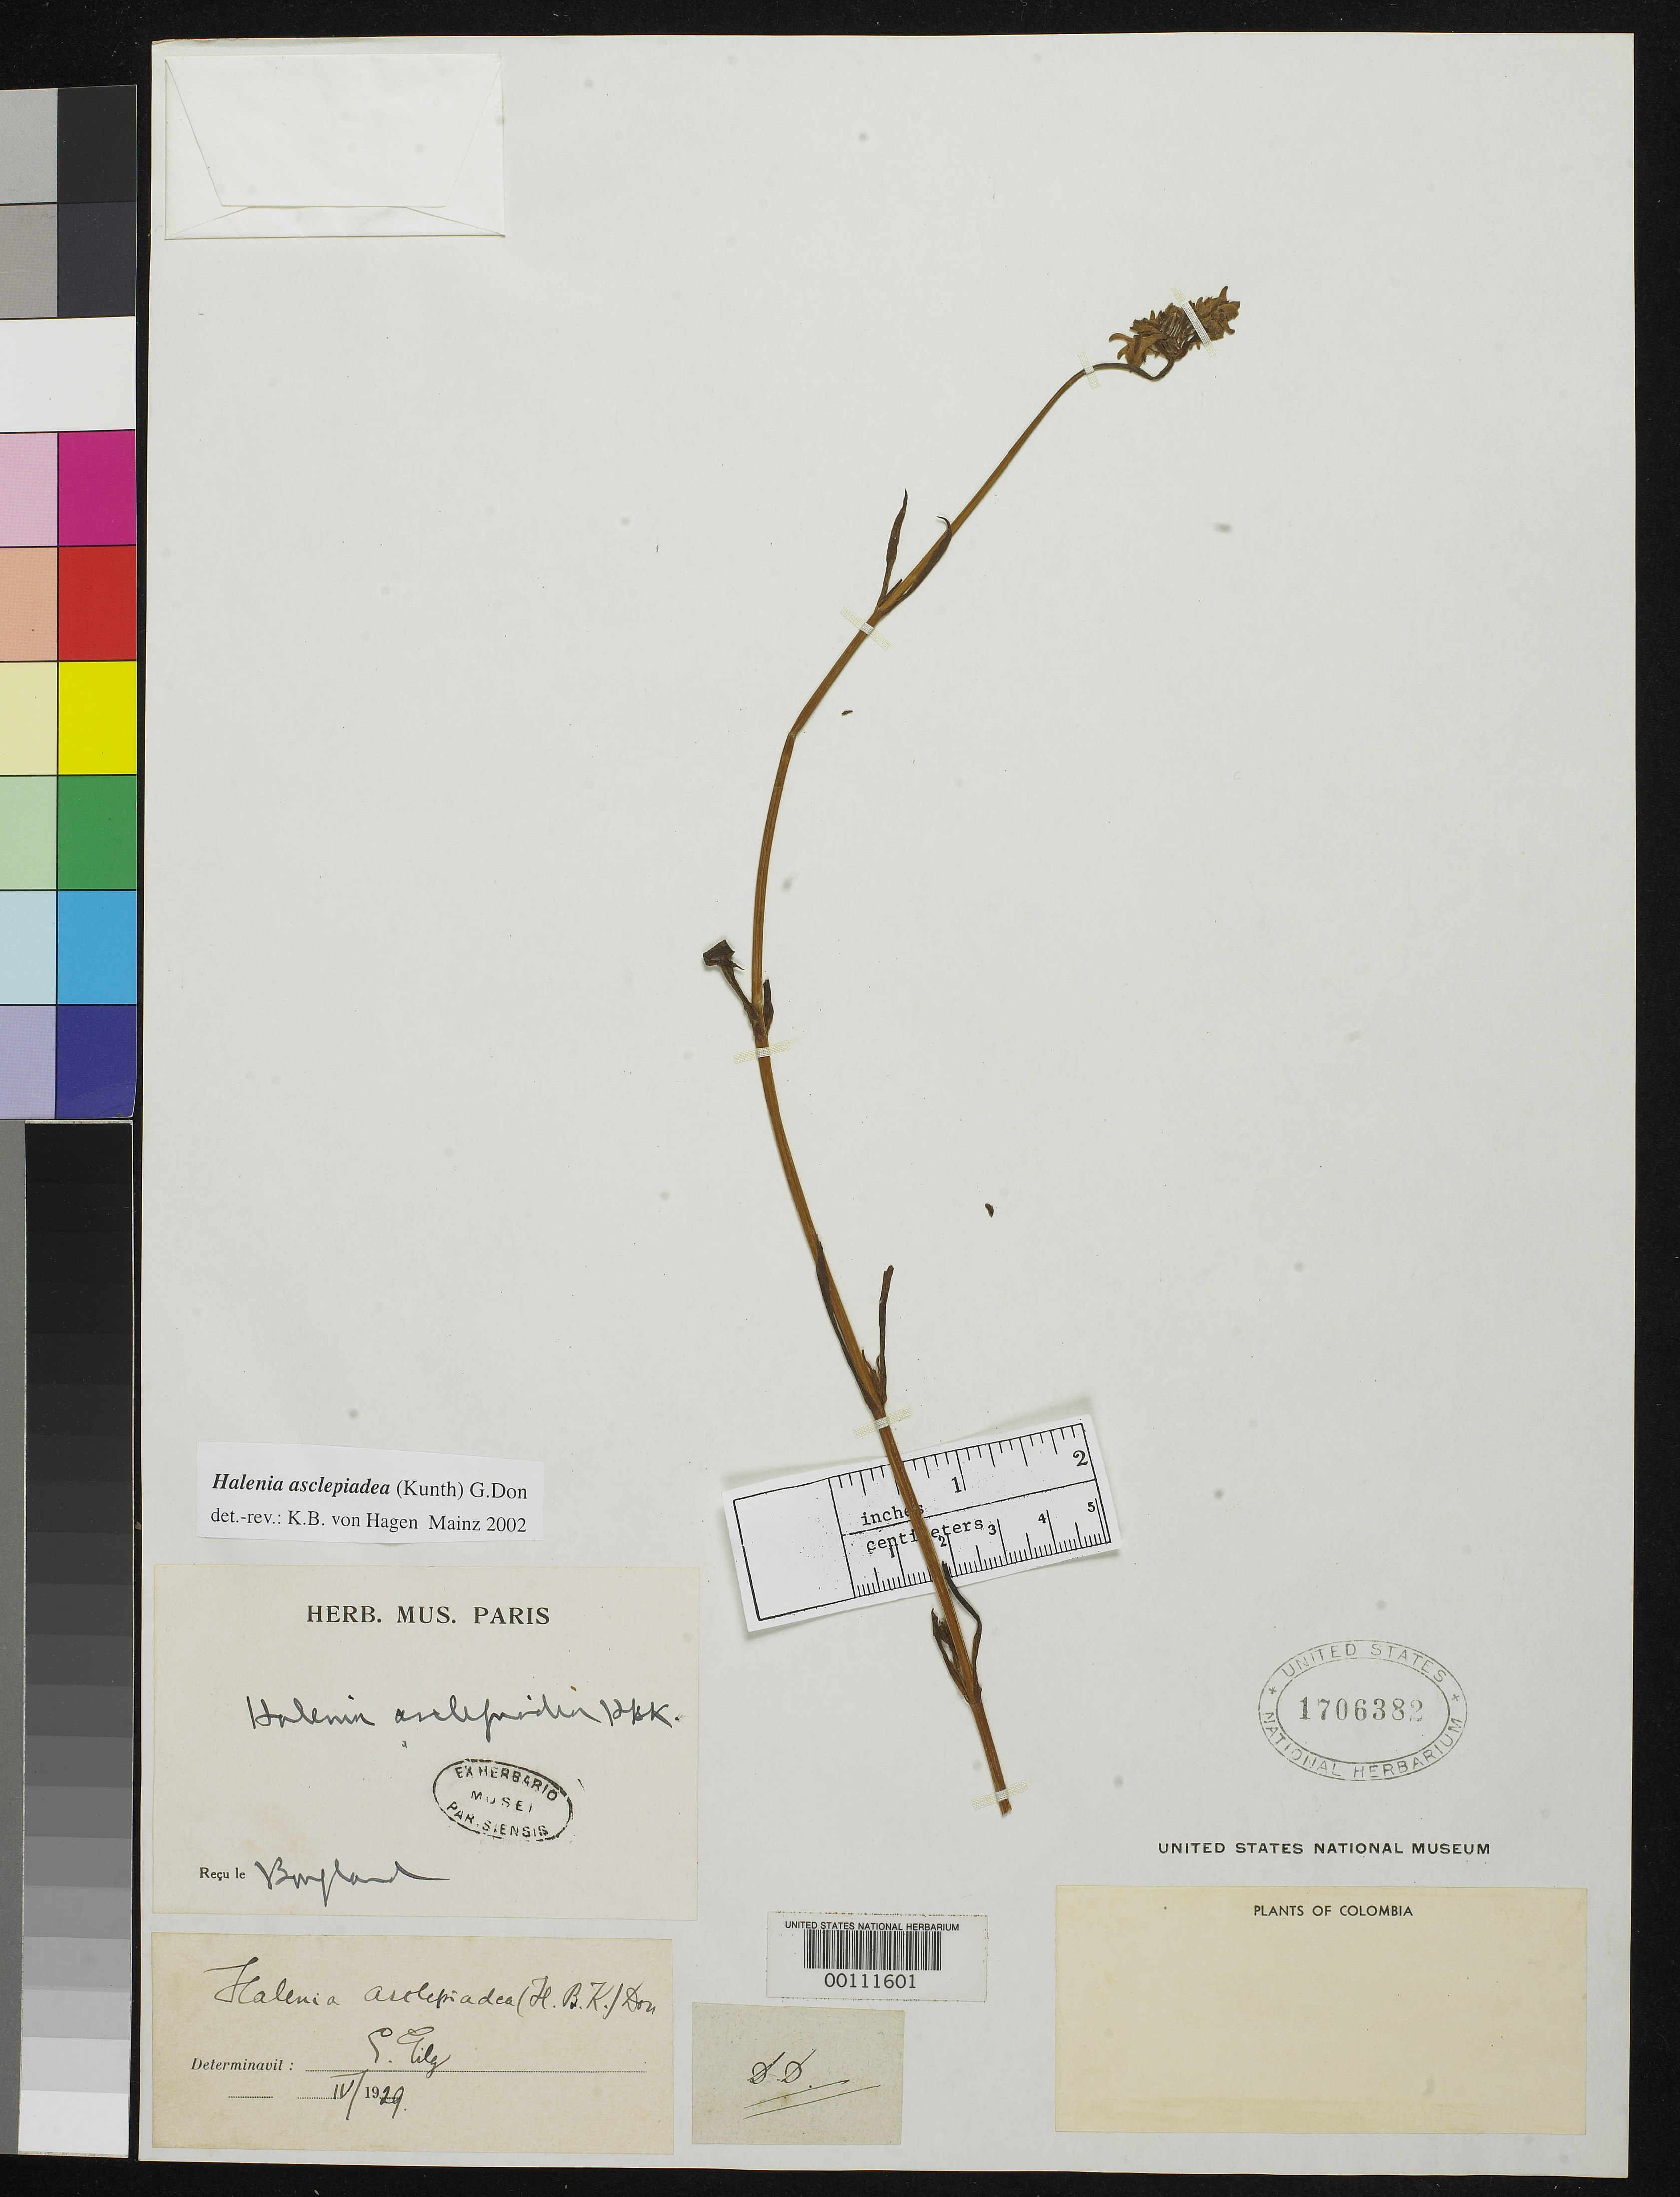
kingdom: Plantae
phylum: Tracheophyta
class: Magnoliopsida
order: Gentianales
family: Gentianaceae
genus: Swertia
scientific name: Swertia asclepiadea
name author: Kunth in Humb. & et al.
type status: Type Collection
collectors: F. W. Humboldt & A. J. A. Bonpland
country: Colombia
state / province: Cundinamarca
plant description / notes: There seems to be some ambiguity as to whether basionym is in Swertia or Halenia.; Probably an isotype.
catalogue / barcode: US 1706382